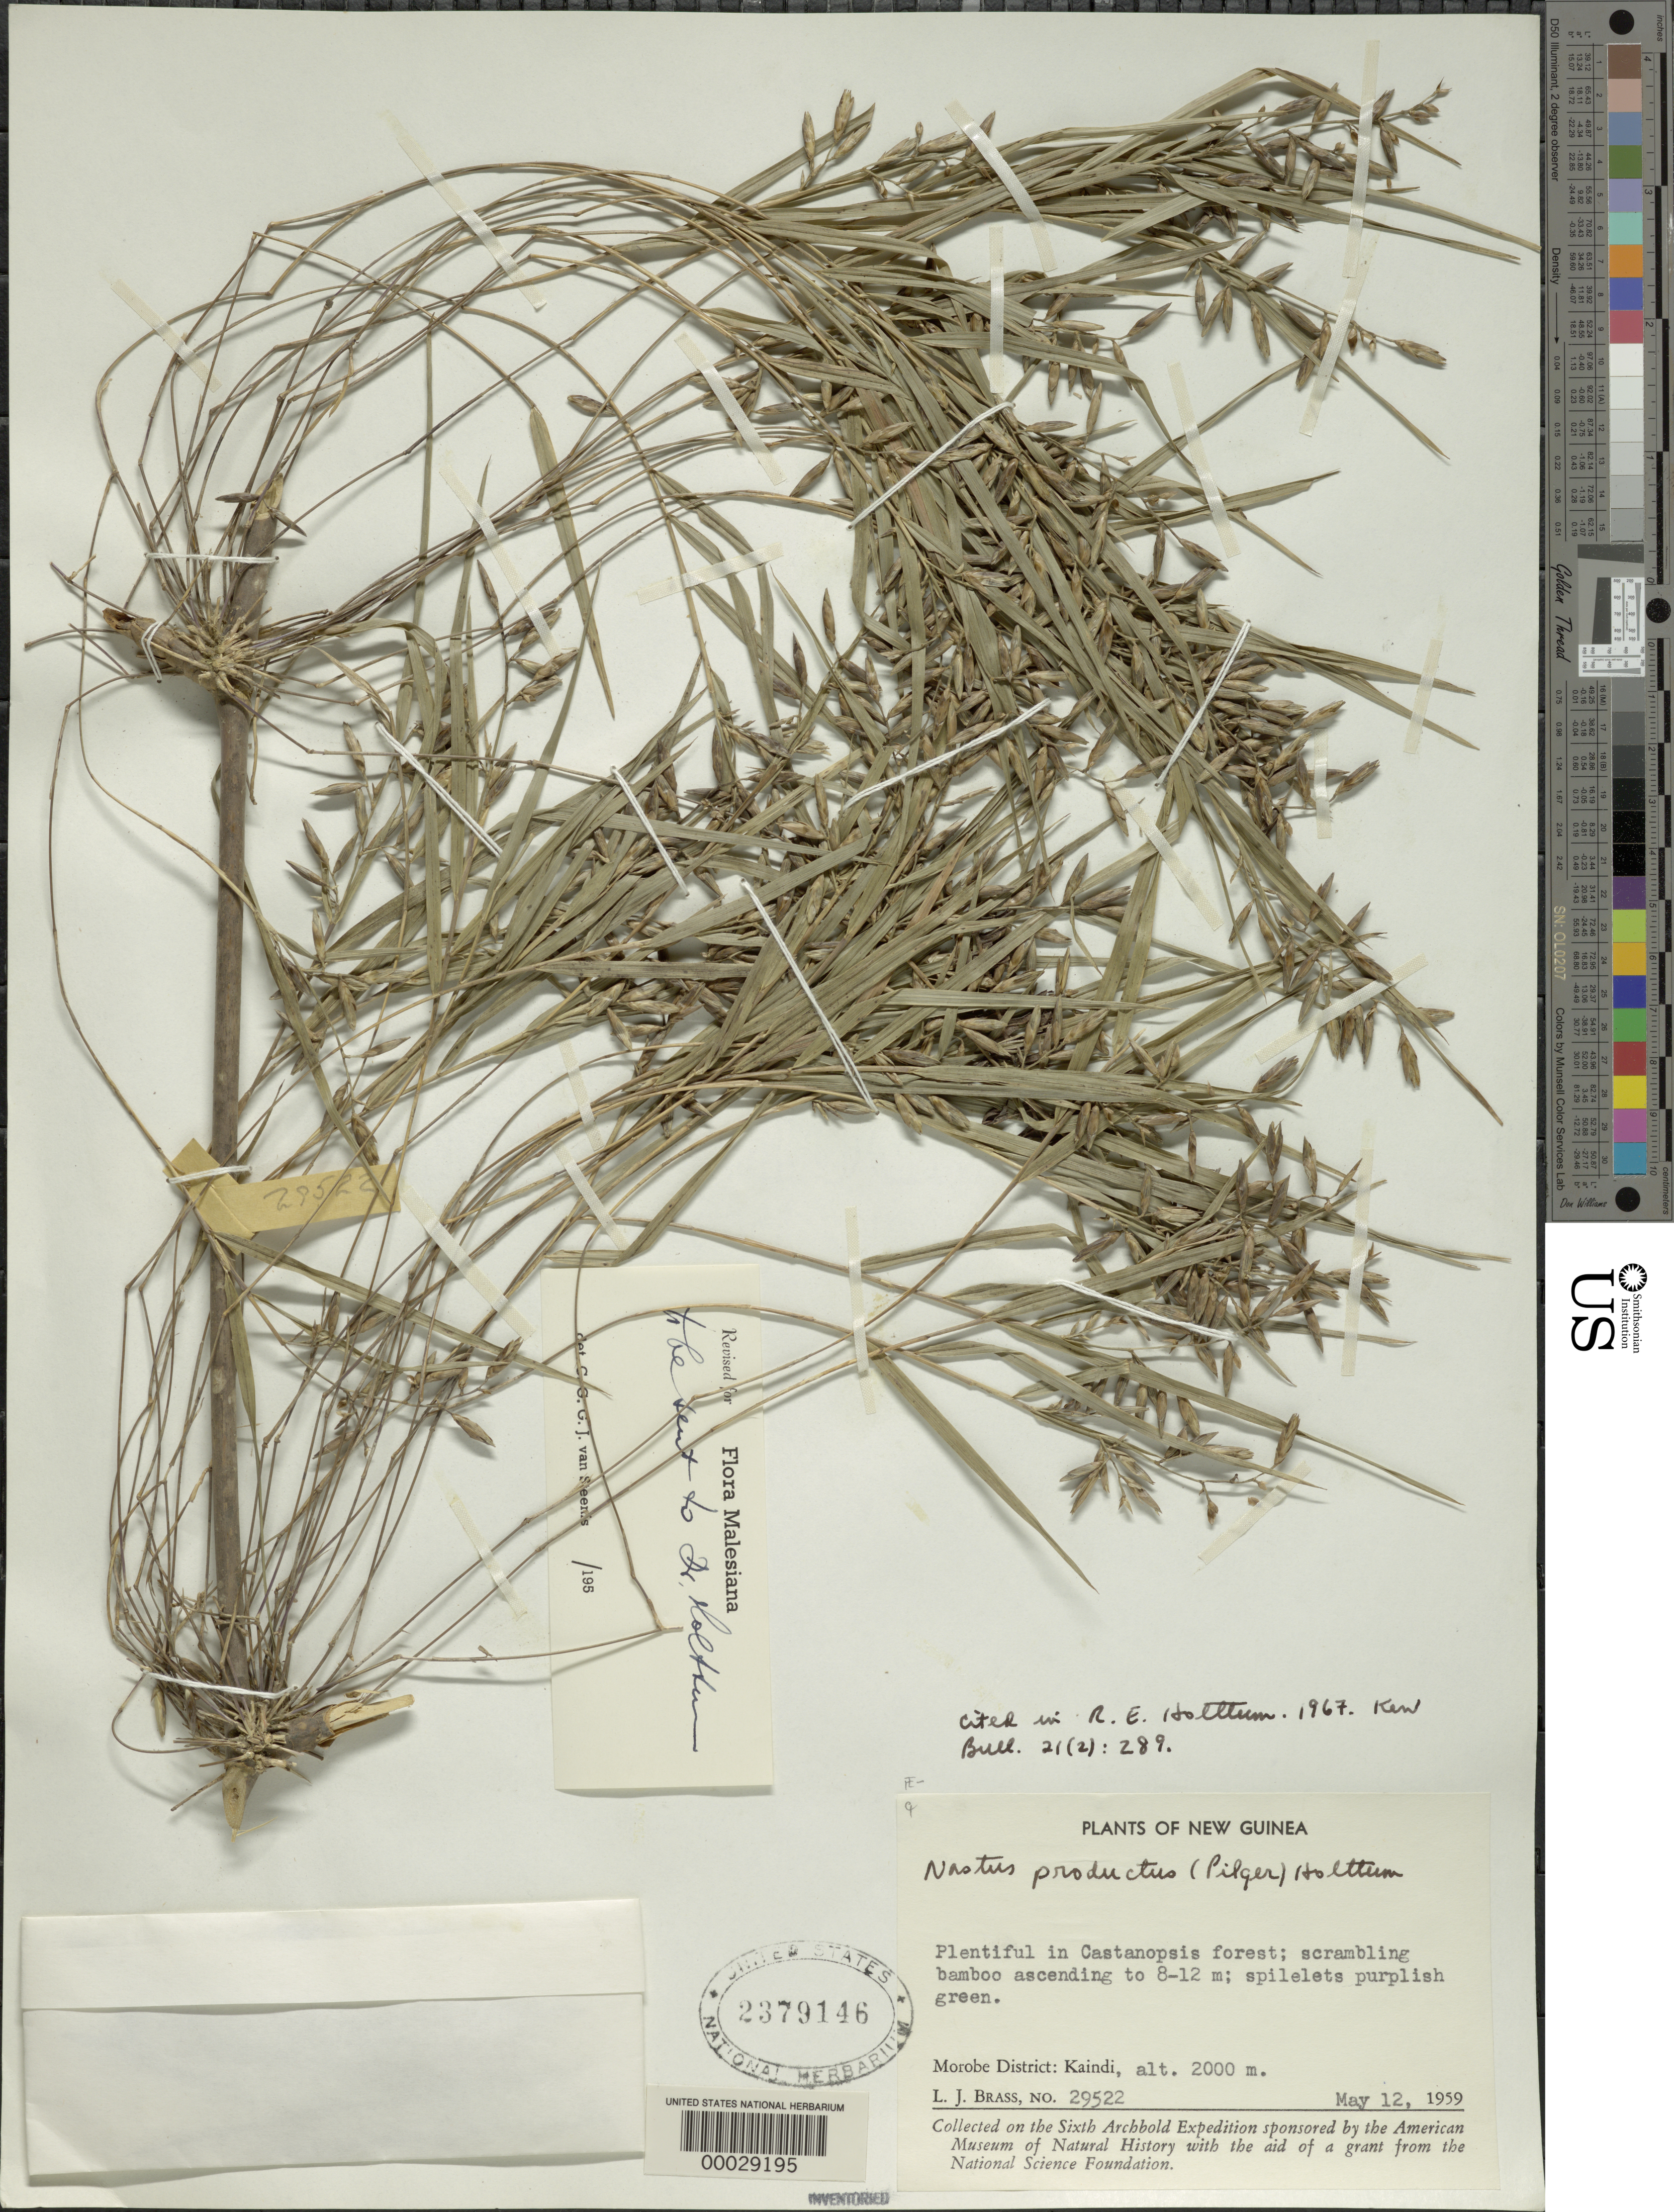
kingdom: Plantae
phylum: Tracheophyta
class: Liliopsida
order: Poales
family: Poaceae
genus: Nastus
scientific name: Nastus productus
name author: (Pilg.) Holttum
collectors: L. J. Brass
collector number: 29522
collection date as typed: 12 May 1959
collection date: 1959-05-12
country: Papua New Guinea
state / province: Morobe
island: New Guinea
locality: Kaindi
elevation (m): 2000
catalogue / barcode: US 2379146